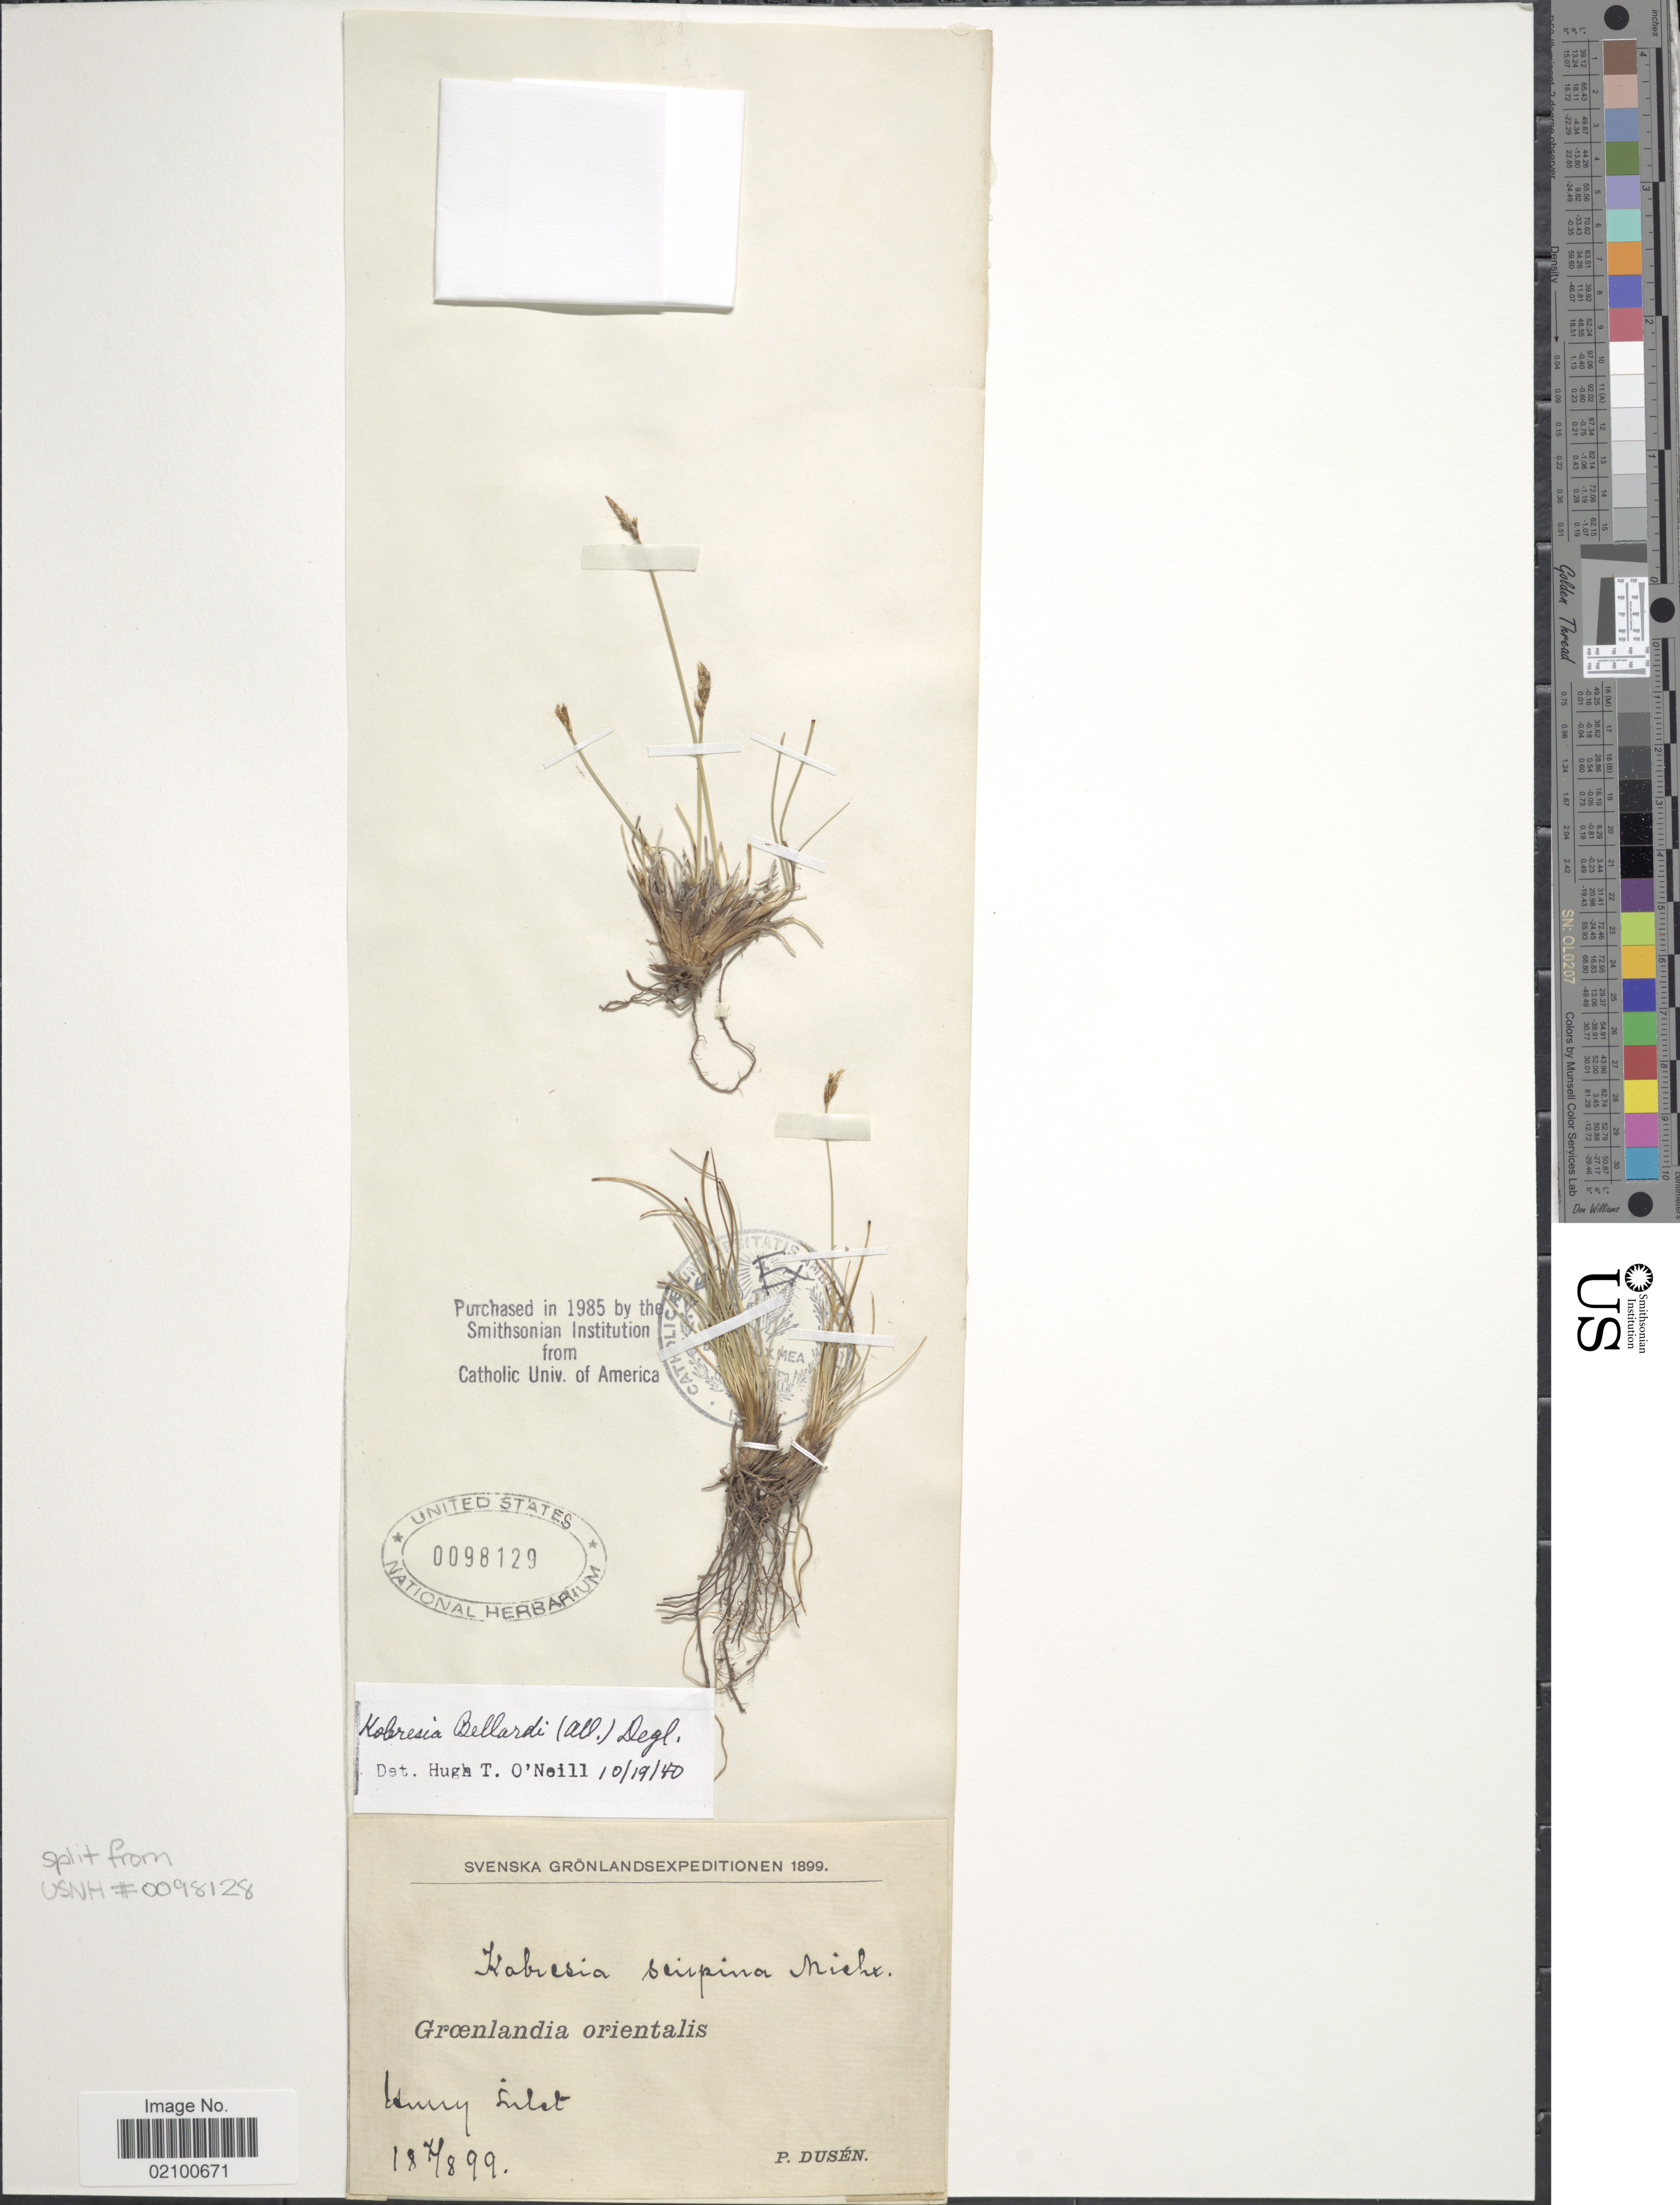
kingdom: Plantae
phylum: Tracheophyta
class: Liliopsida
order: Poales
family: Cyperaceae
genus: Carex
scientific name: Carex myosuroides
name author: Vill.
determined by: Strong, M. T., (US), Smithsonian Institution - National Museum of Natural History (UNITED STATES)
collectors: P. Dusén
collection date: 1899-08-07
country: Greenland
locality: Groenlandia orientalis, Hurry Inlet.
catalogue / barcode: US 98129